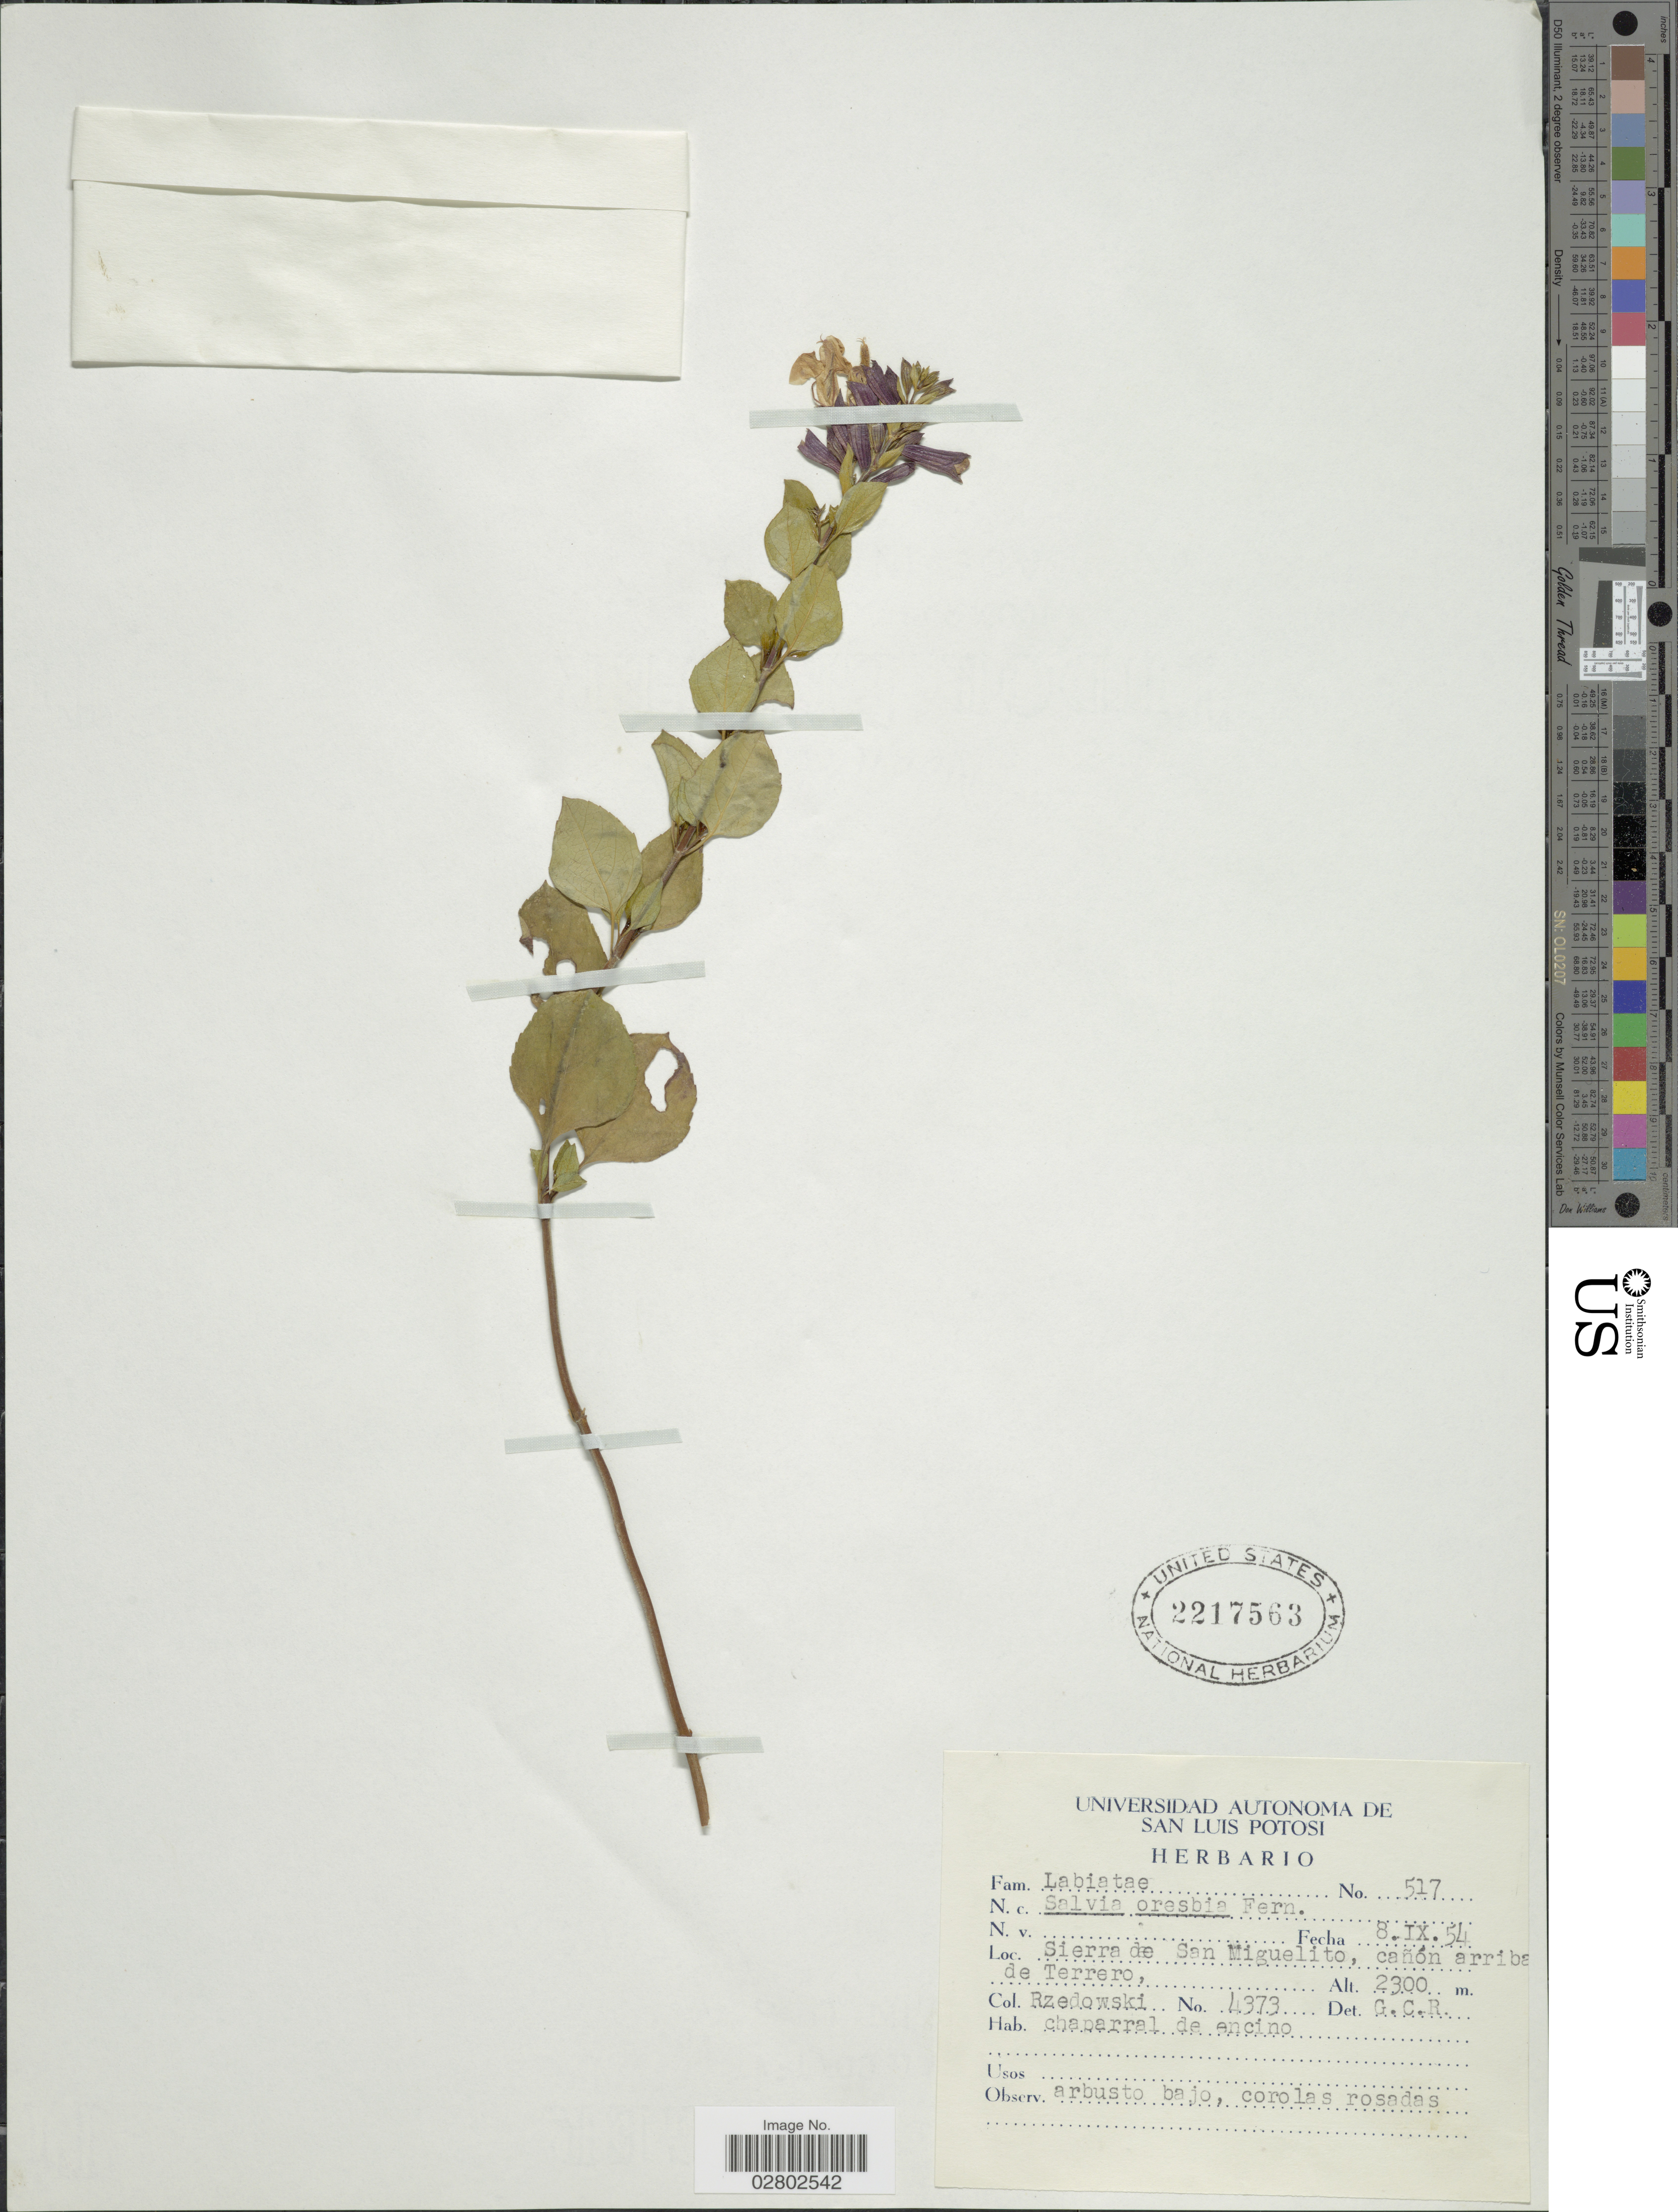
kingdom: Plantae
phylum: Tracheophyta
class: Magnoliopsida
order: Lamiales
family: Lamiaceae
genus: Salvia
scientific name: Salvia oresbia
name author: Fernald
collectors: Rzedowski, --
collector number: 4373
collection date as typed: Transcribed d/m/y: 8/9/54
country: Mexico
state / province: San Luis Potosí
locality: Sierra de San Miguelito, cañon arriba de Terrero.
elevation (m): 2300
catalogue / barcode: US 2217563